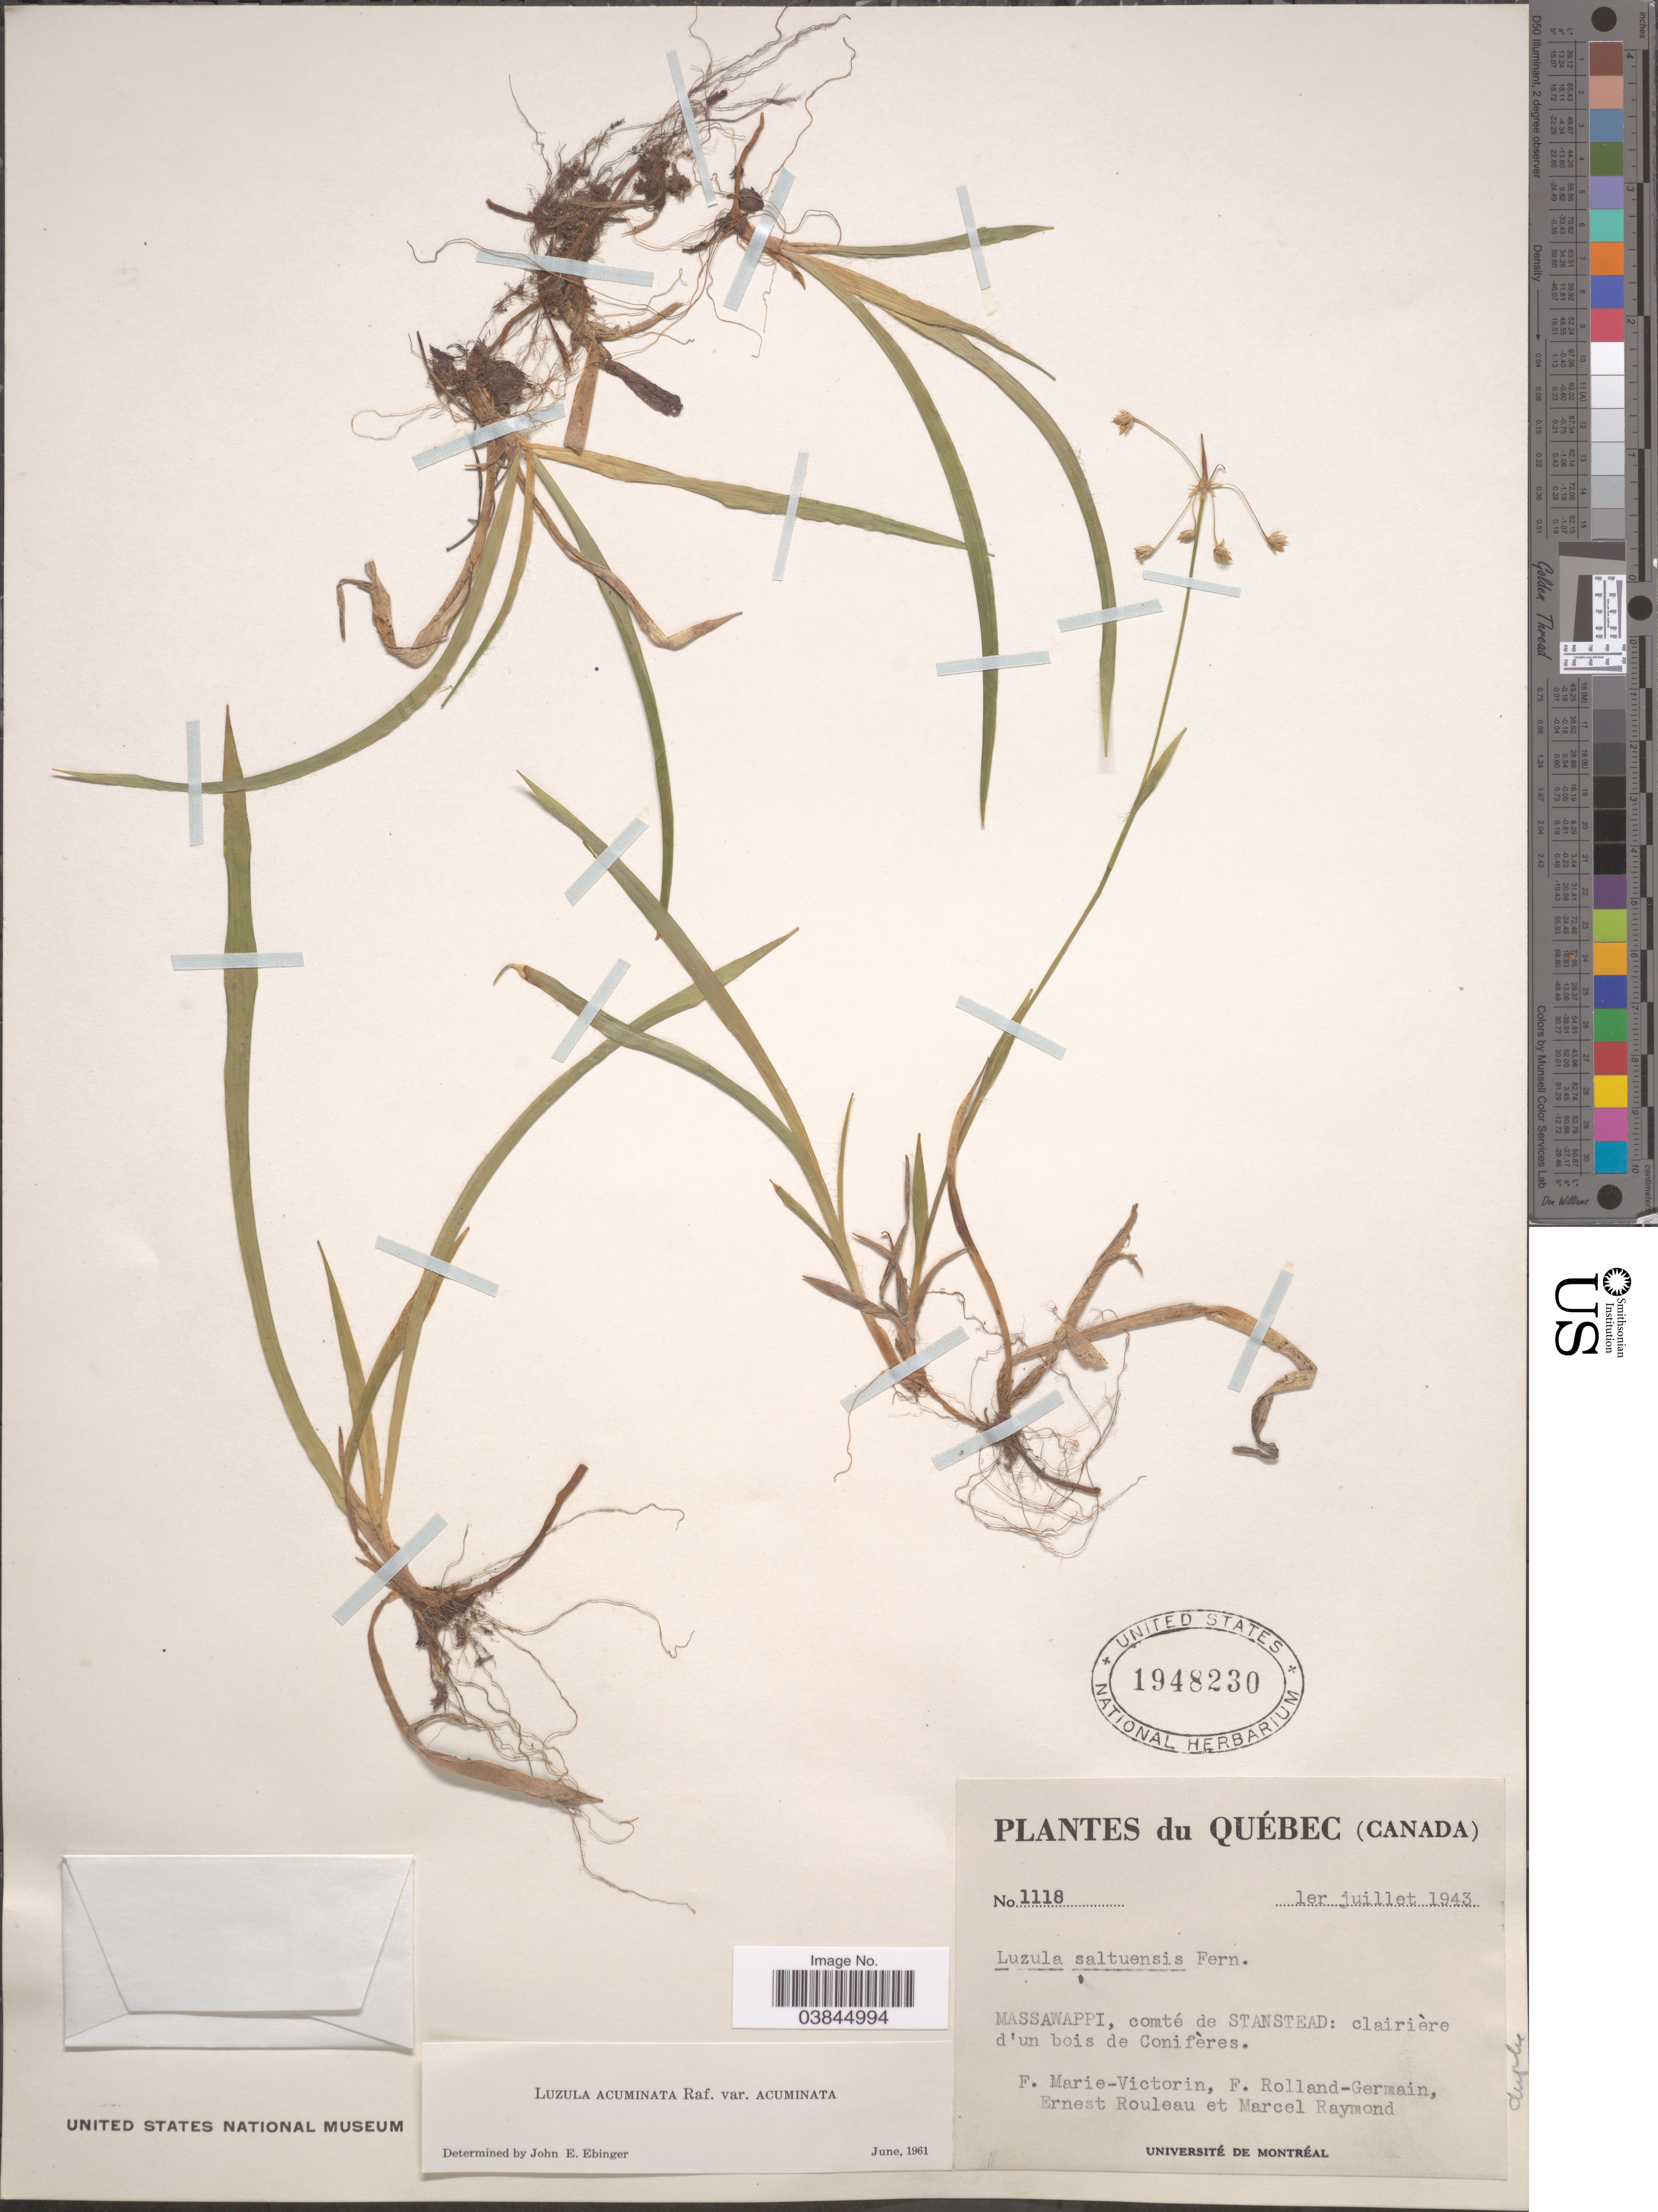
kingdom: Plantae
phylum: Tracheophyta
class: Liliopsida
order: Poales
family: Juncaceae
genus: Luzula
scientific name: Luzula acuminata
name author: Raf.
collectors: F. Marie-Victorin, Rolland-Germain, J. Rouleau & M. Raymond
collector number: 1118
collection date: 1943-07-01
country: Canada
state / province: Quebec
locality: Massawappi, comté de Stanstead: clairière d'un bois de Conifères.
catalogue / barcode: US 1948230